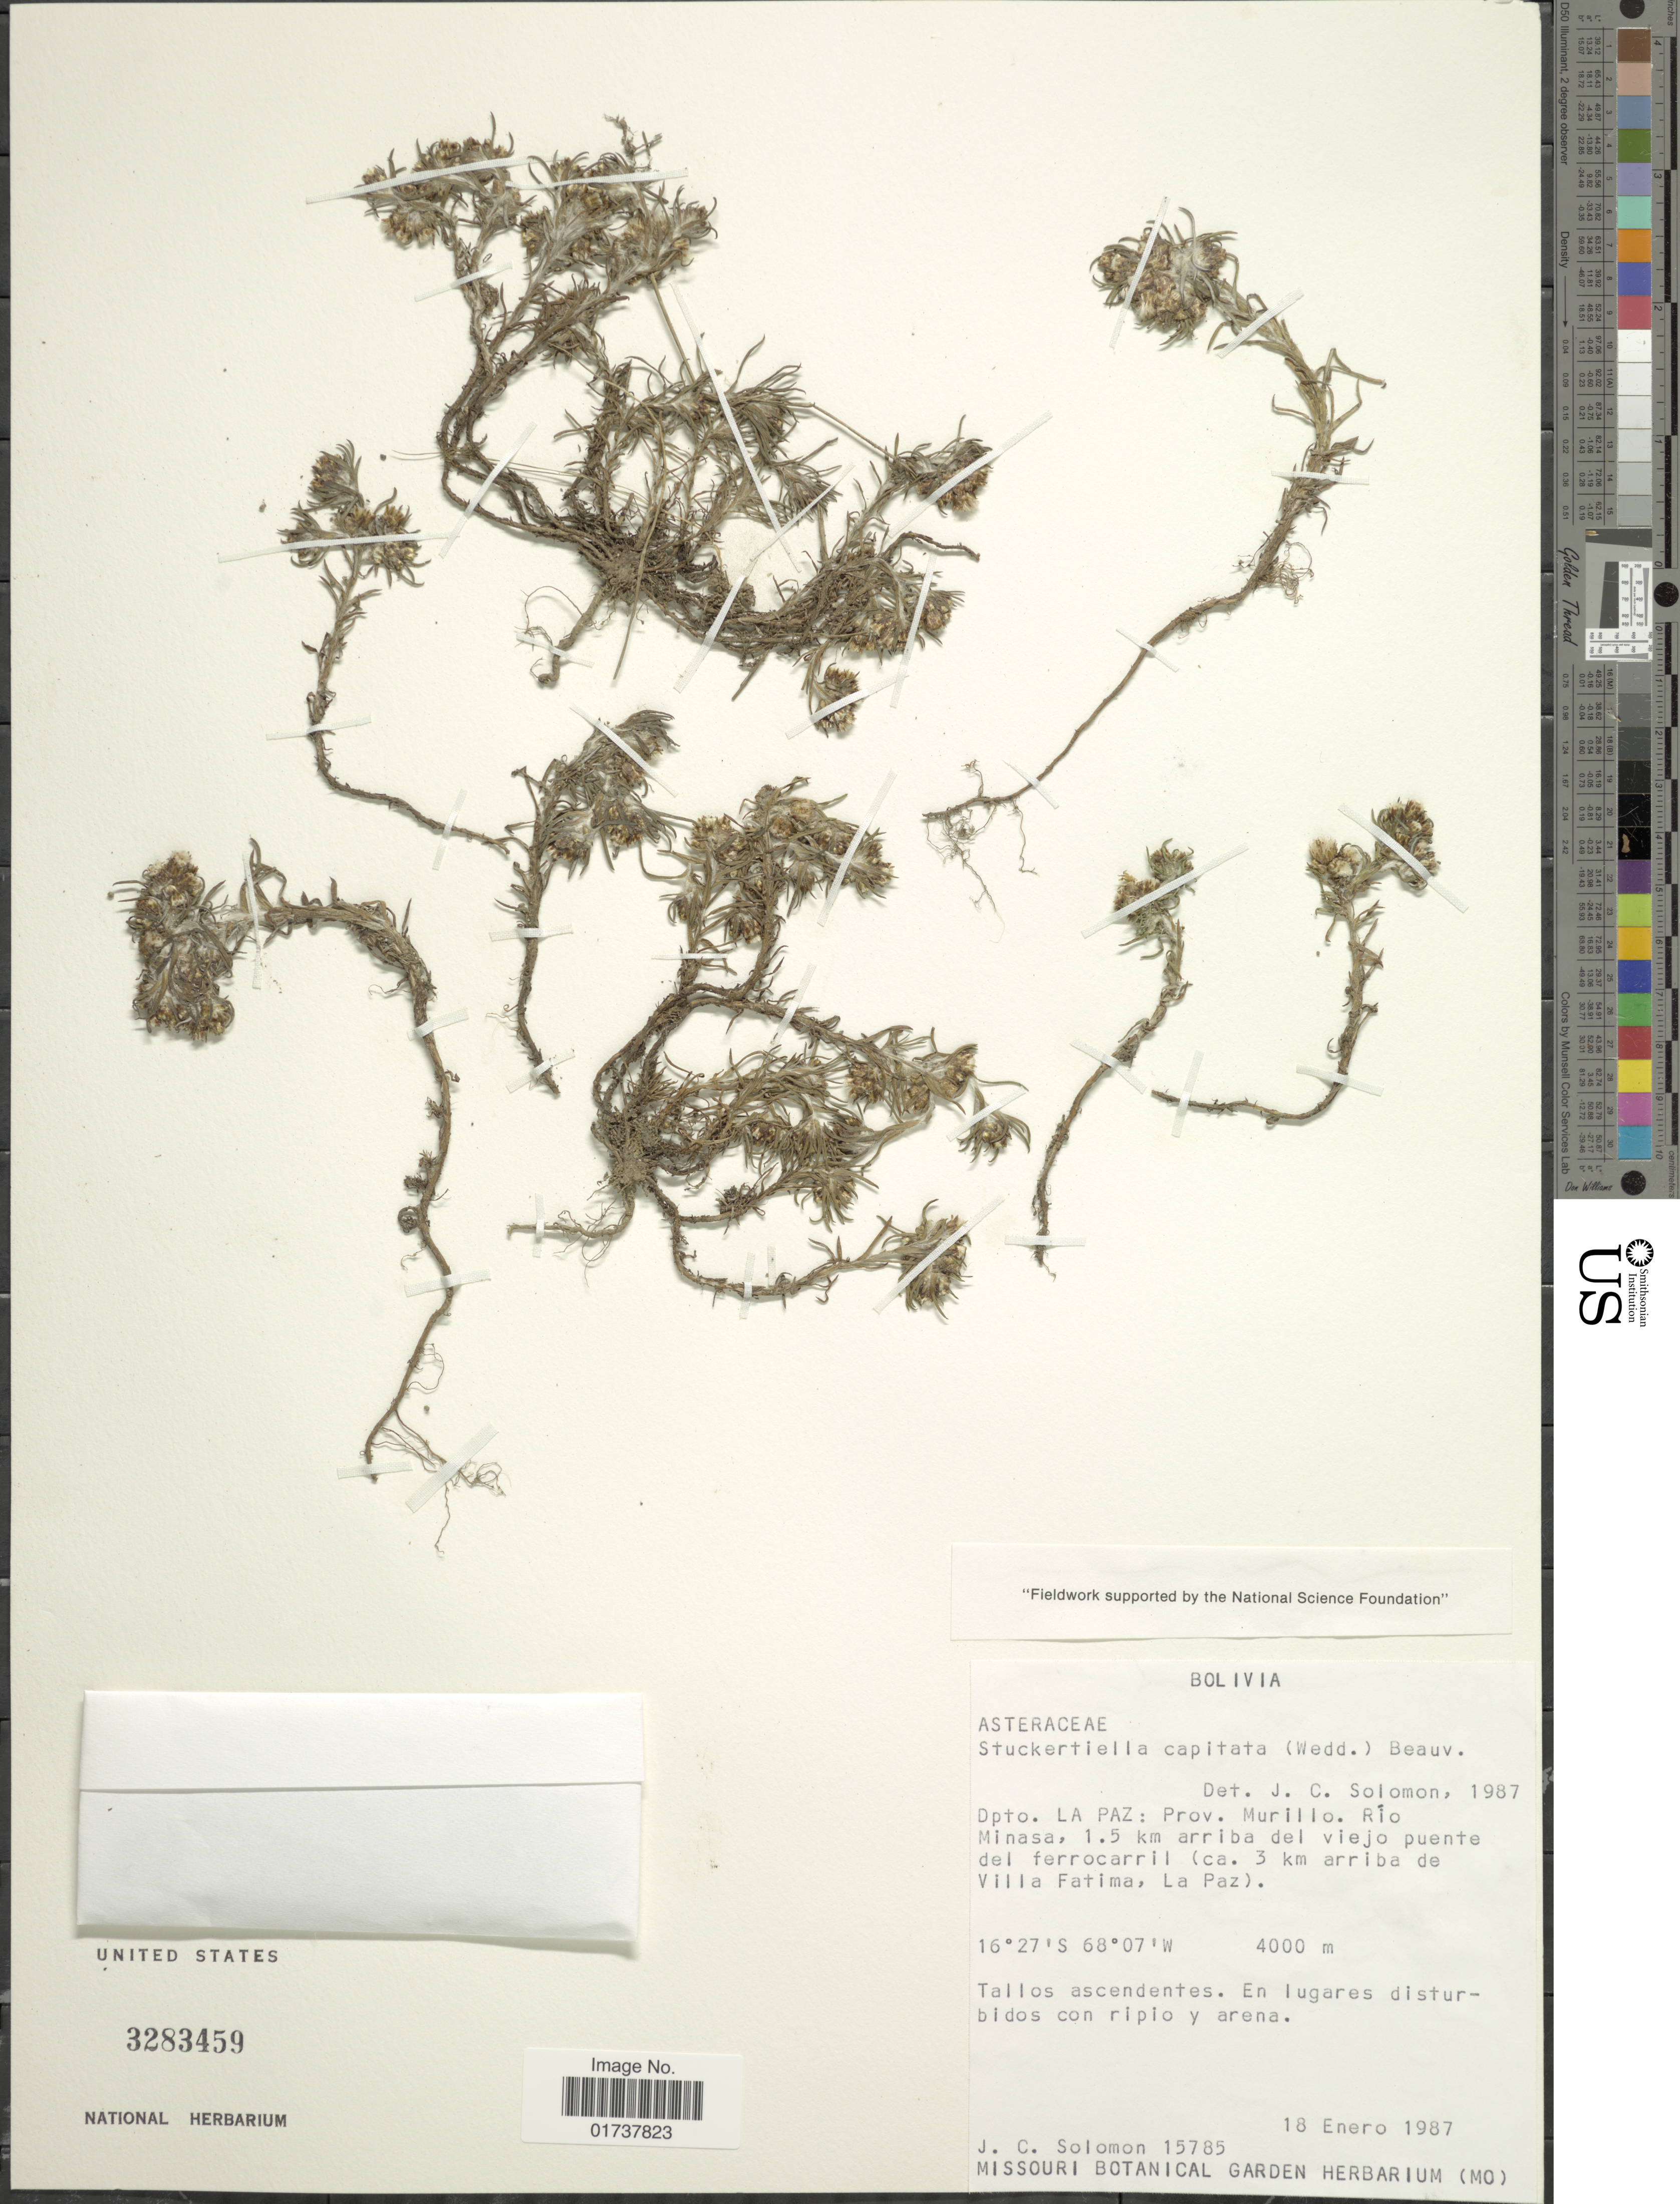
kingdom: Plantae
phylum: Tracheophyta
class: Magnoliopsida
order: Asterales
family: Asteraceae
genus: Stuckertiella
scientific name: Stuckertiella capitata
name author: (Wedd.) P. Beauv.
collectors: J. C. Solomon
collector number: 15785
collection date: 1987-01-18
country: Bolivia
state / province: La Paz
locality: Dpto. La Paz, Prov. Murillo, Rio Minasa, 1. 5 km arriba del viejo puente del ferrocarril (ca. 3 km arriba de Villa Fatima, La Paz)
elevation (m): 4000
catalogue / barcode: US 3283459